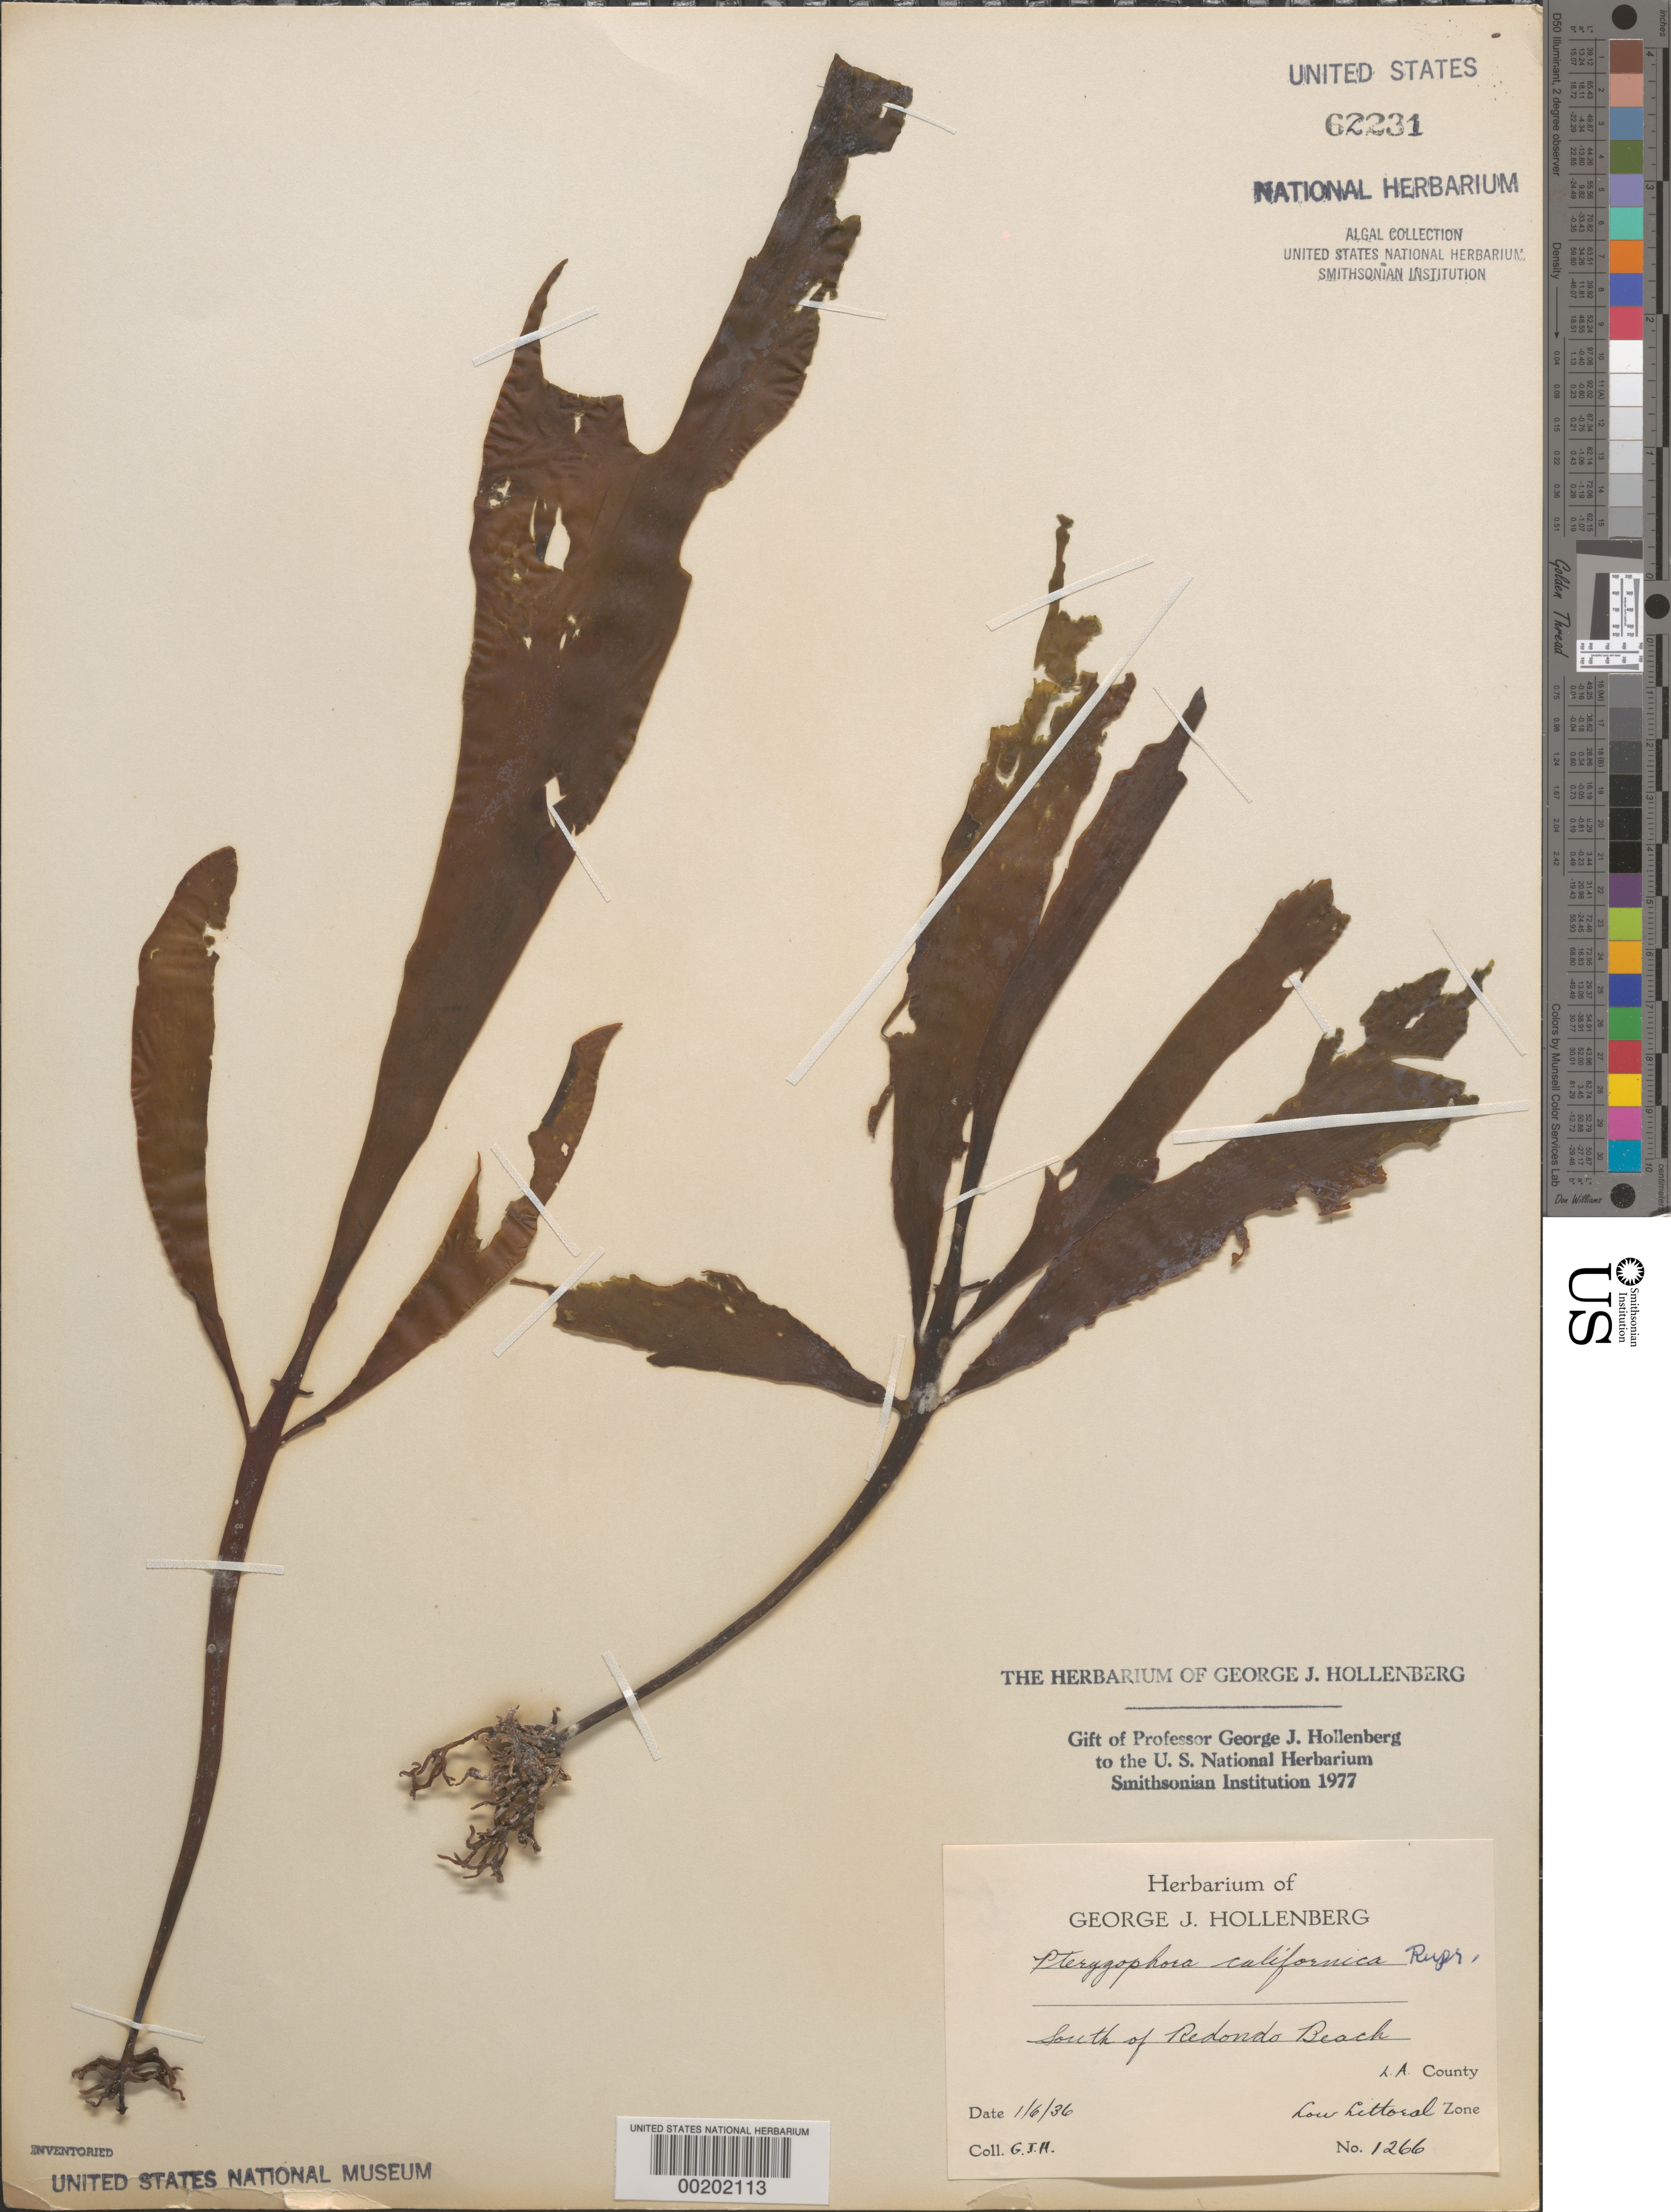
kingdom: Chromista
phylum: Ochrophyta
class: Phaeophyceae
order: Laminariales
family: Alariaceae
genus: Pterygophora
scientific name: Pterygophora californica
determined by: Hollenberg, George J.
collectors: G. Hollenberg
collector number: GJH 1266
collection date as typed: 06 Jan 1936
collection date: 1936-01-06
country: United States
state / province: California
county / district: Los Angeles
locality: South of Redondo Beach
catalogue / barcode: US 62231